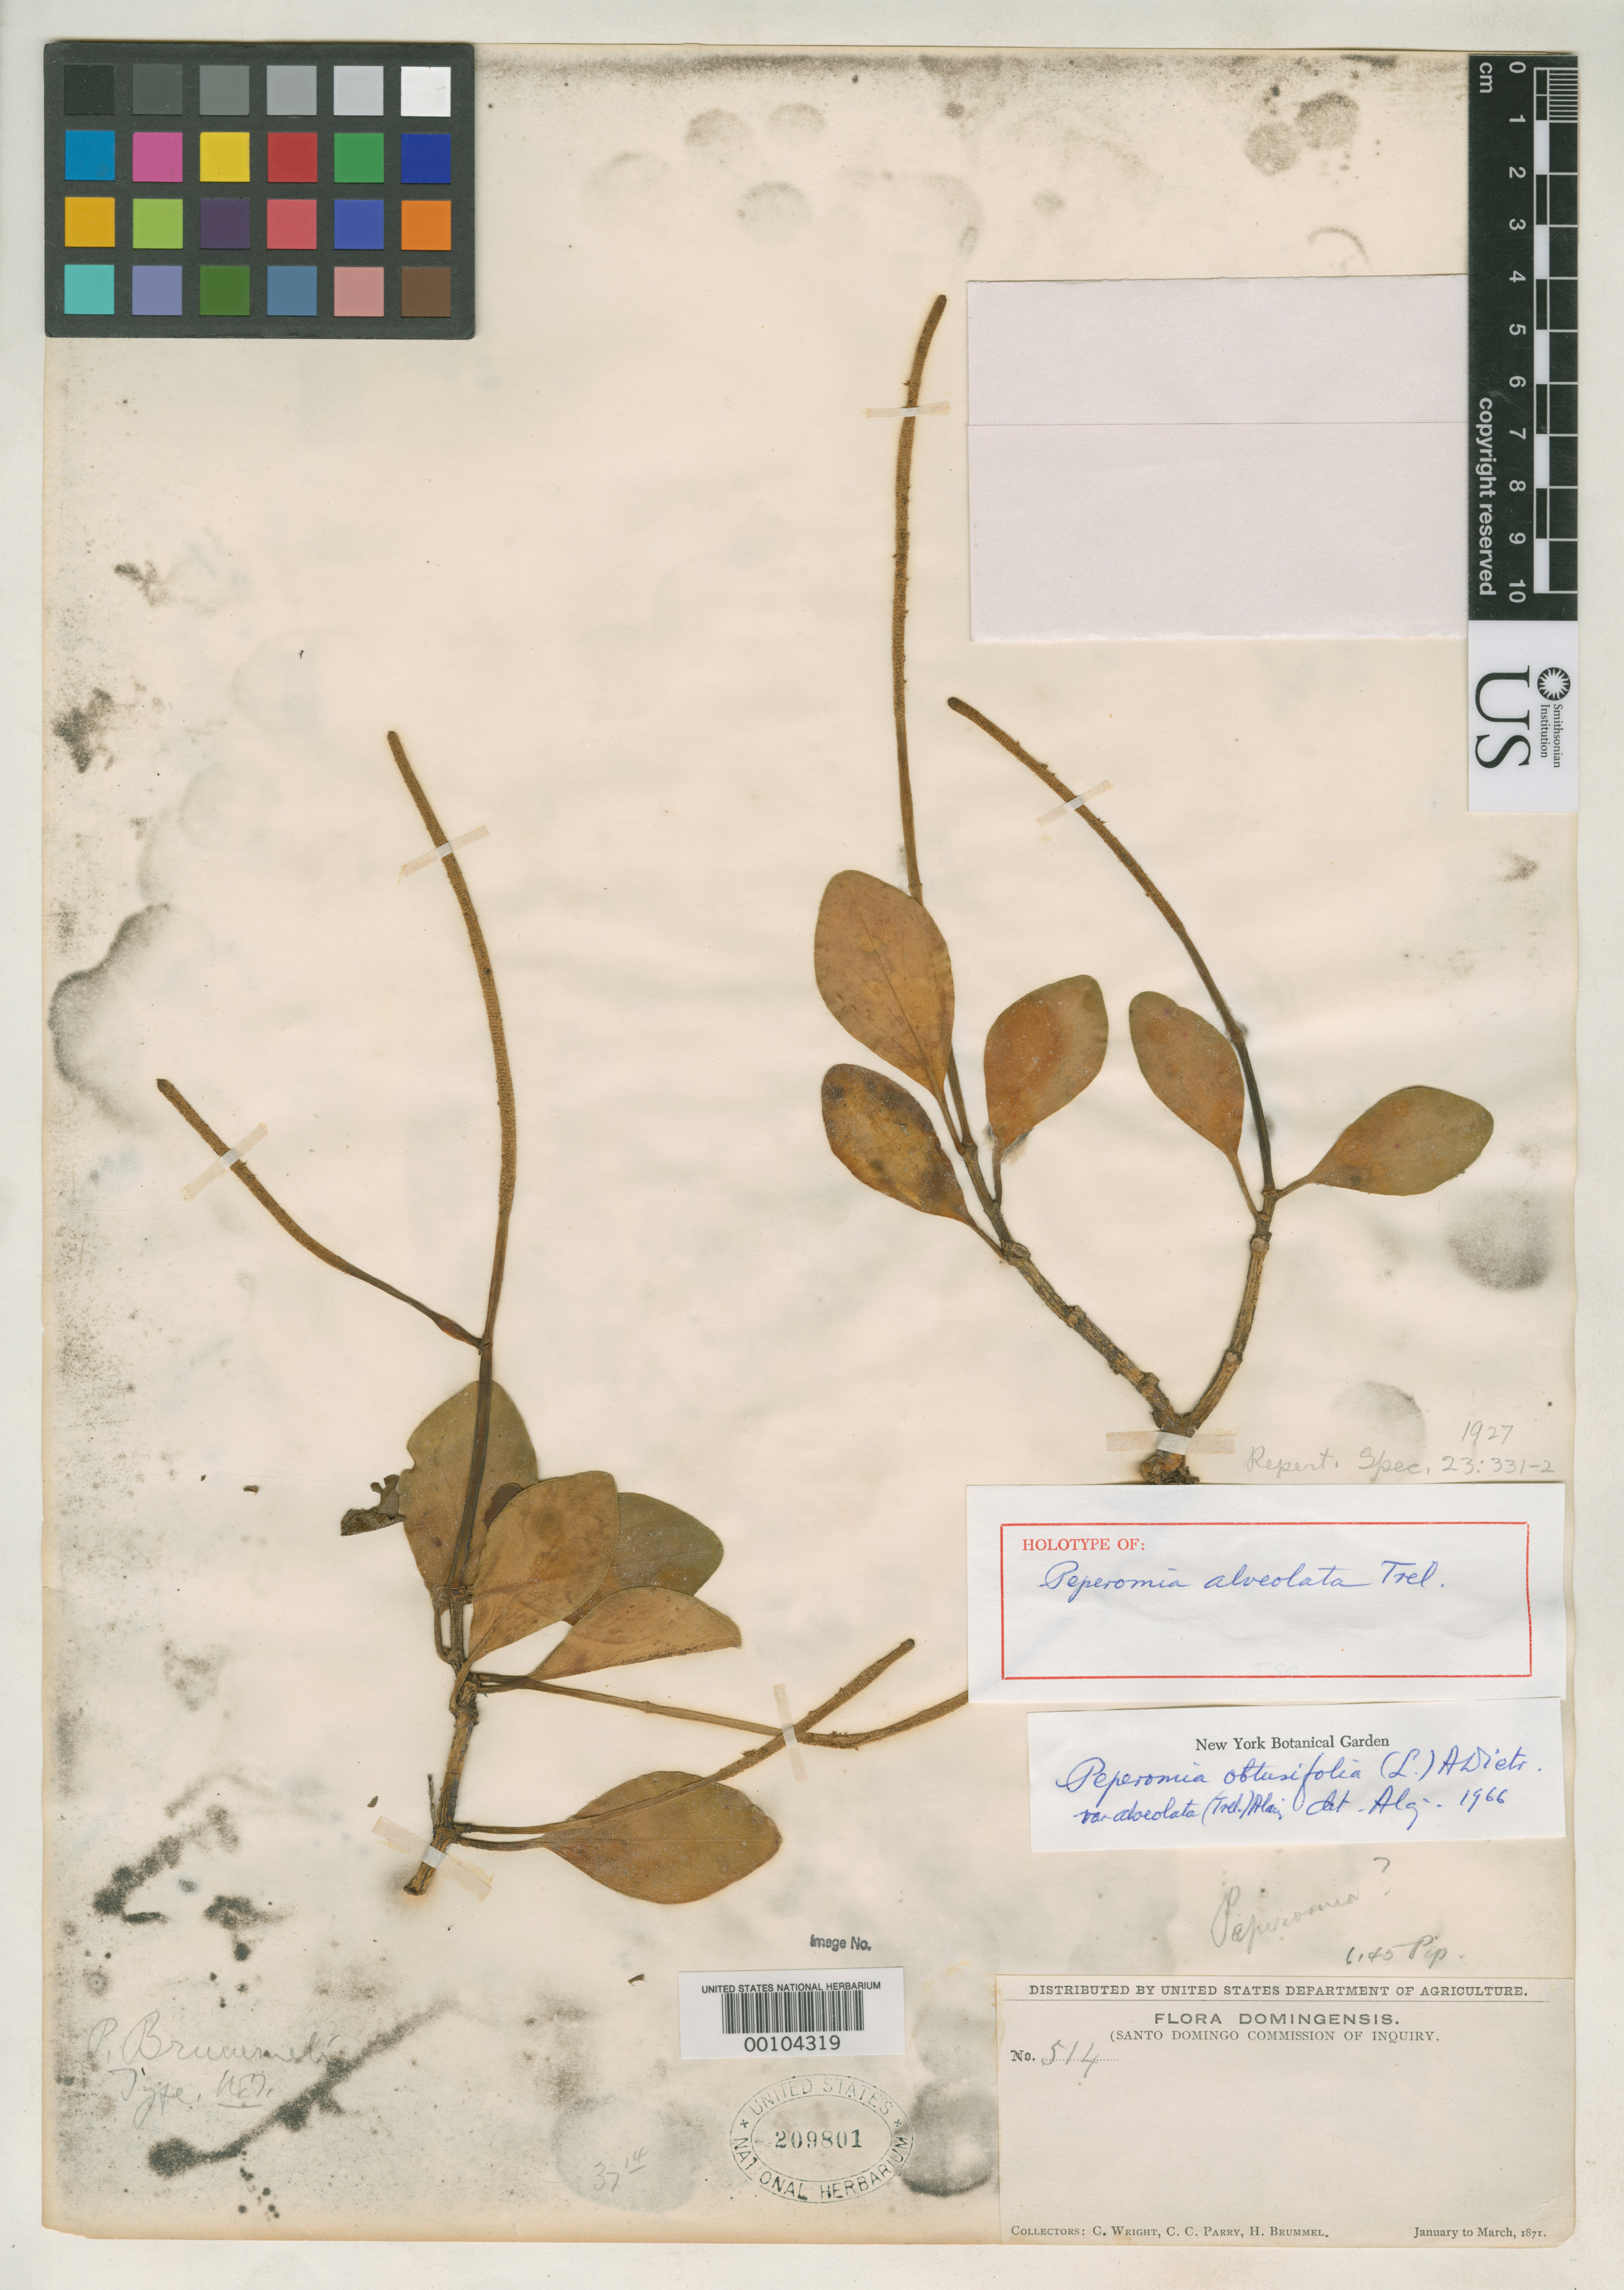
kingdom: Plantae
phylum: Tracheophyta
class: Magnoliopsida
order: Piperales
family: Piperaceae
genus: Peperomia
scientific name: Peperomia alveolata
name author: Trel.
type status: Holotype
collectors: C. Wright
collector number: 514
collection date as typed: Jan 1871 to -- Mar 1871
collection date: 1871-01/1871-03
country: Dominican Republic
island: Hispaniola Island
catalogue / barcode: US 209801